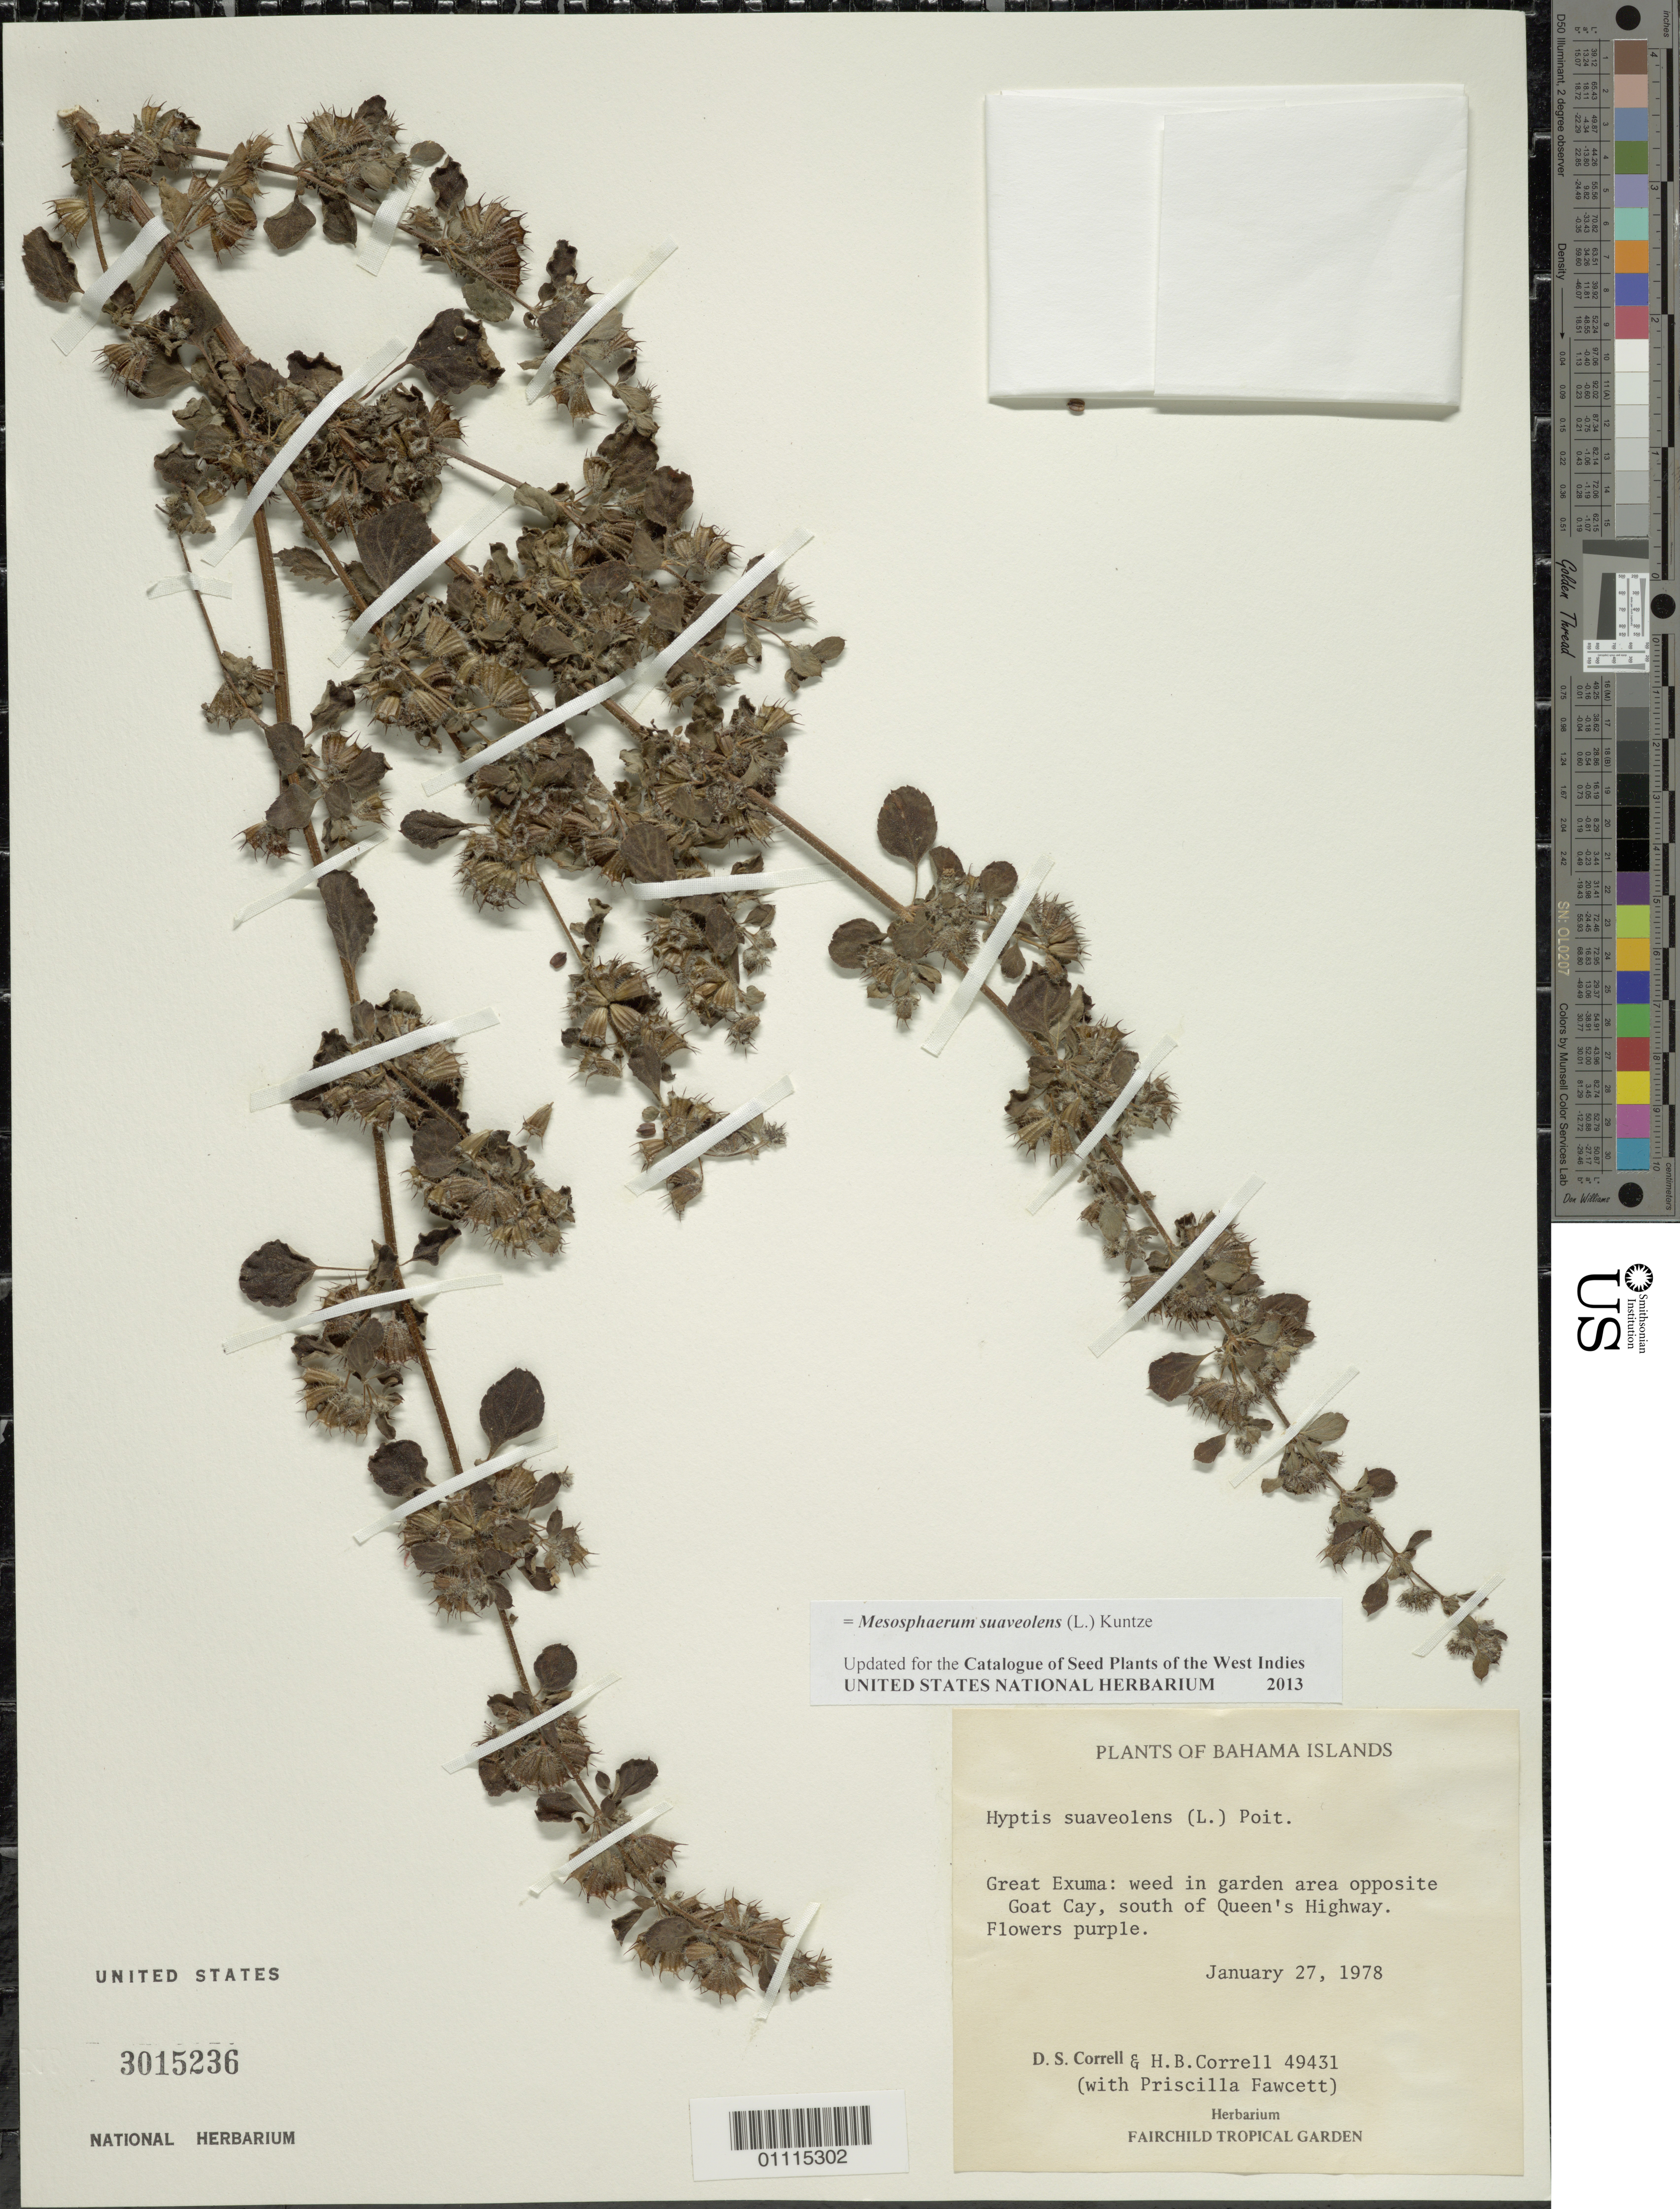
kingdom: Plantae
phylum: Tracheophyta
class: Magnoliopsida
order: Lamiales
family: Lamiaceae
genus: Mesosphaerum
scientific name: Mesosphaerum suaveolens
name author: (L.) Kuntze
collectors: D. S. Correll, H. Correll & P. Fawcett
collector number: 49431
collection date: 1978-01-27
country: Bahamas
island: Great Exuma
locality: Opposite Goat Cay, S of Queen's Highway.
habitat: In garden area.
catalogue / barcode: US 3015236